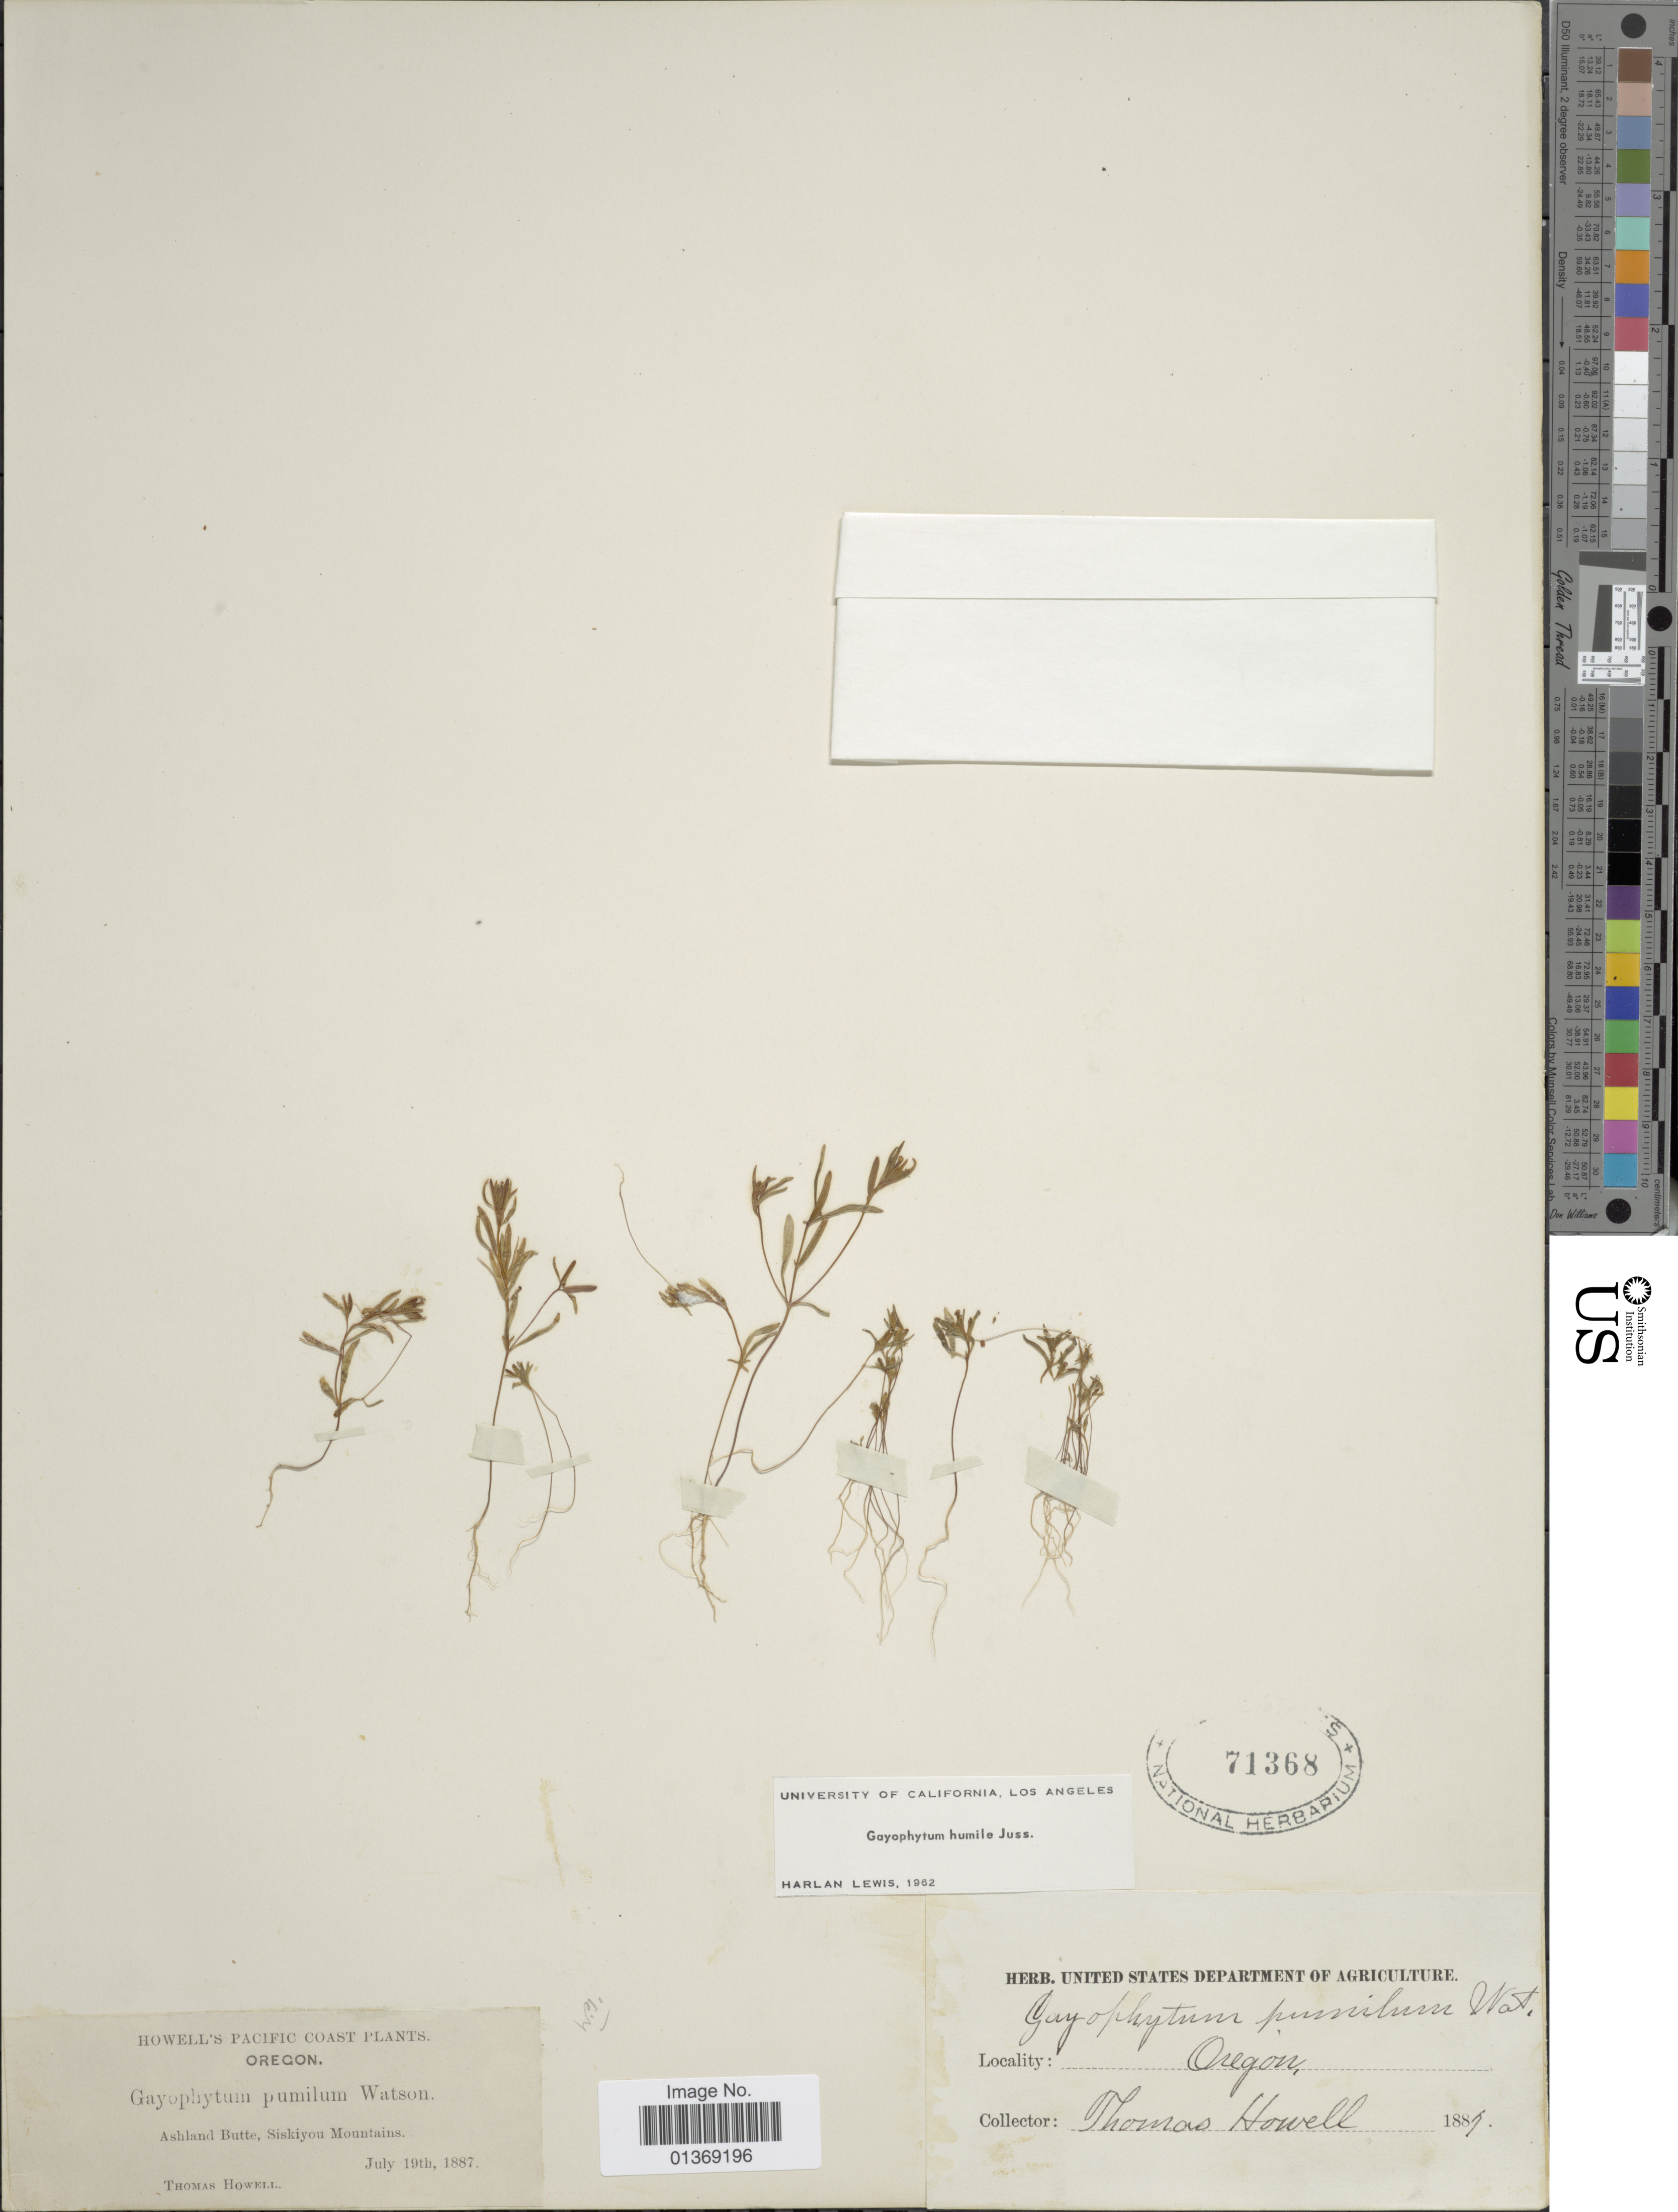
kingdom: Plantae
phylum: Tracheophyta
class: Magnoliopsida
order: Myrtales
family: Onagraceae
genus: Gayophytum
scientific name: Gayophytum humile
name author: A. Juss.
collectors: T. Howell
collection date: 1887-07-19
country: United States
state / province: Oregon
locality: Pacific Coast Plants, Ashland Butte, Siskiyou Mountains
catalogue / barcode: US 71368